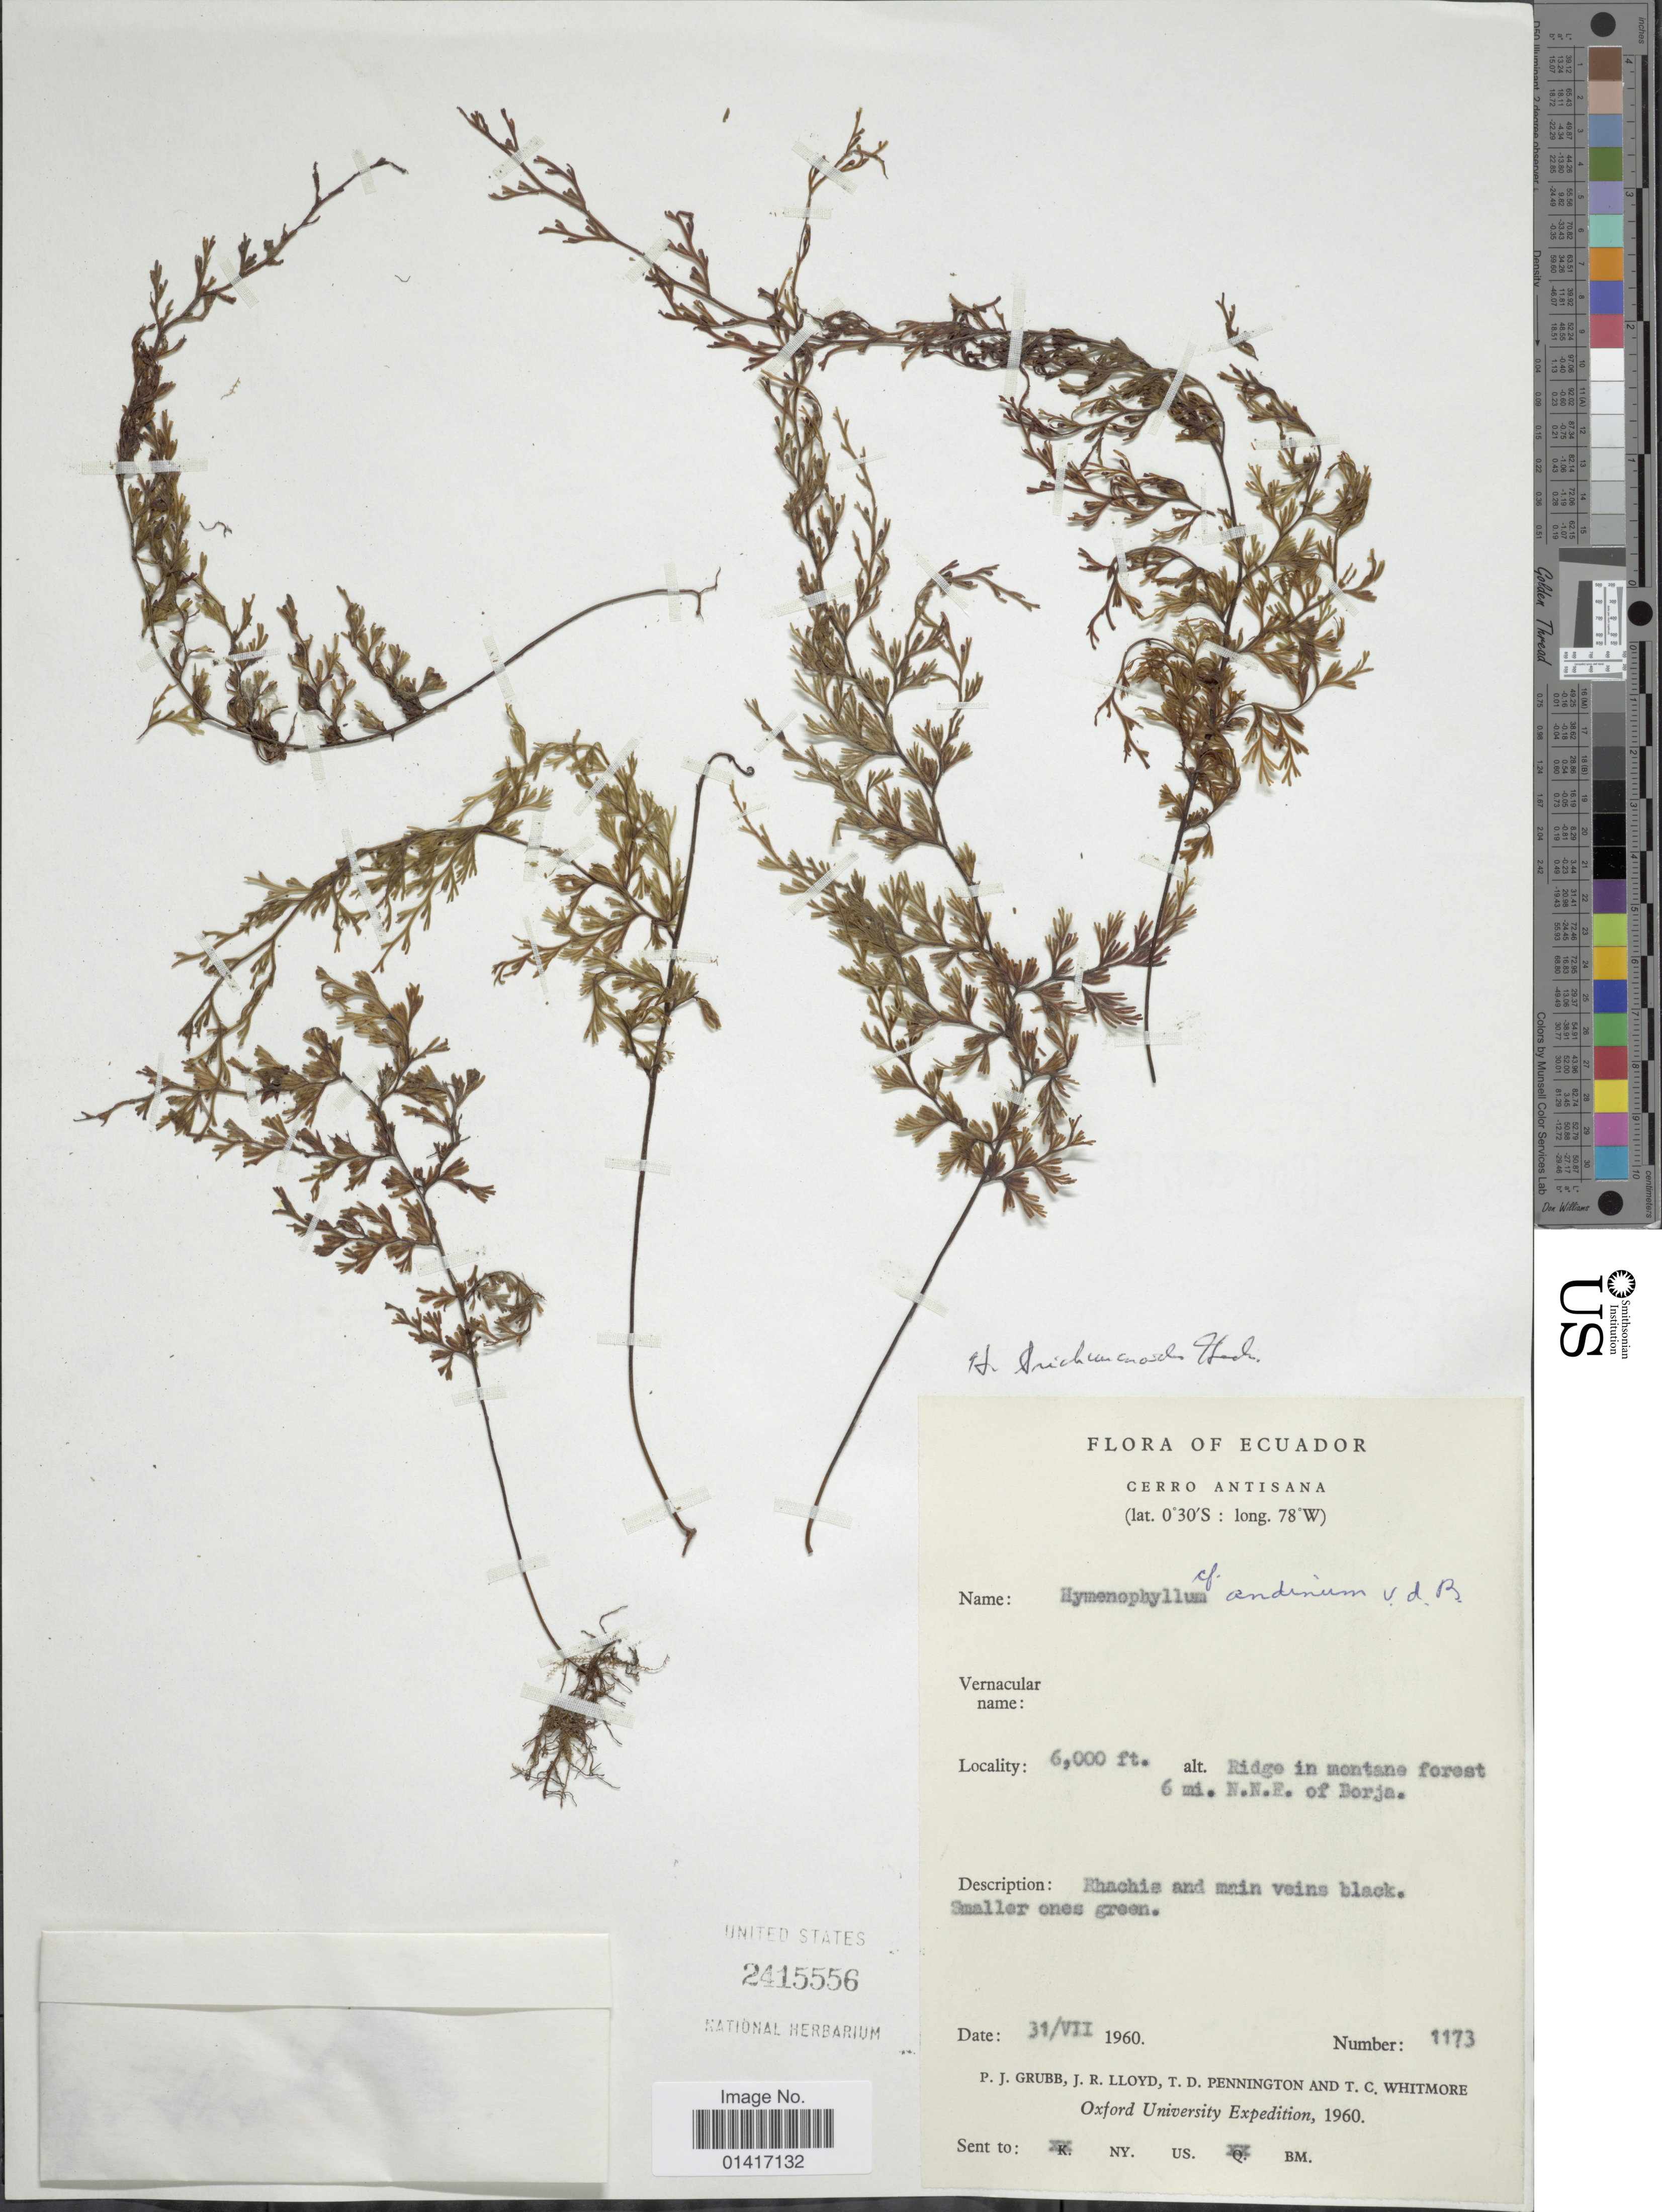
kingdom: Plantae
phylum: Tracheophyta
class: Polypodiopsida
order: Hymenophyllales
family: Hymenophyllaceae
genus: Hymenophyllum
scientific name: Hymenophyllum trichomanoides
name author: Bosch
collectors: P. J. Grubb, J. R. Lloyd, T. D. Pennington & T. C. Whitmore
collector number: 1173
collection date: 1960-07-31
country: Ecuador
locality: Cerro Antisana. Ridge in montane forest 6 mi. N.N.E. of Borja.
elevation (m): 1829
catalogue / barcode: US 2415556